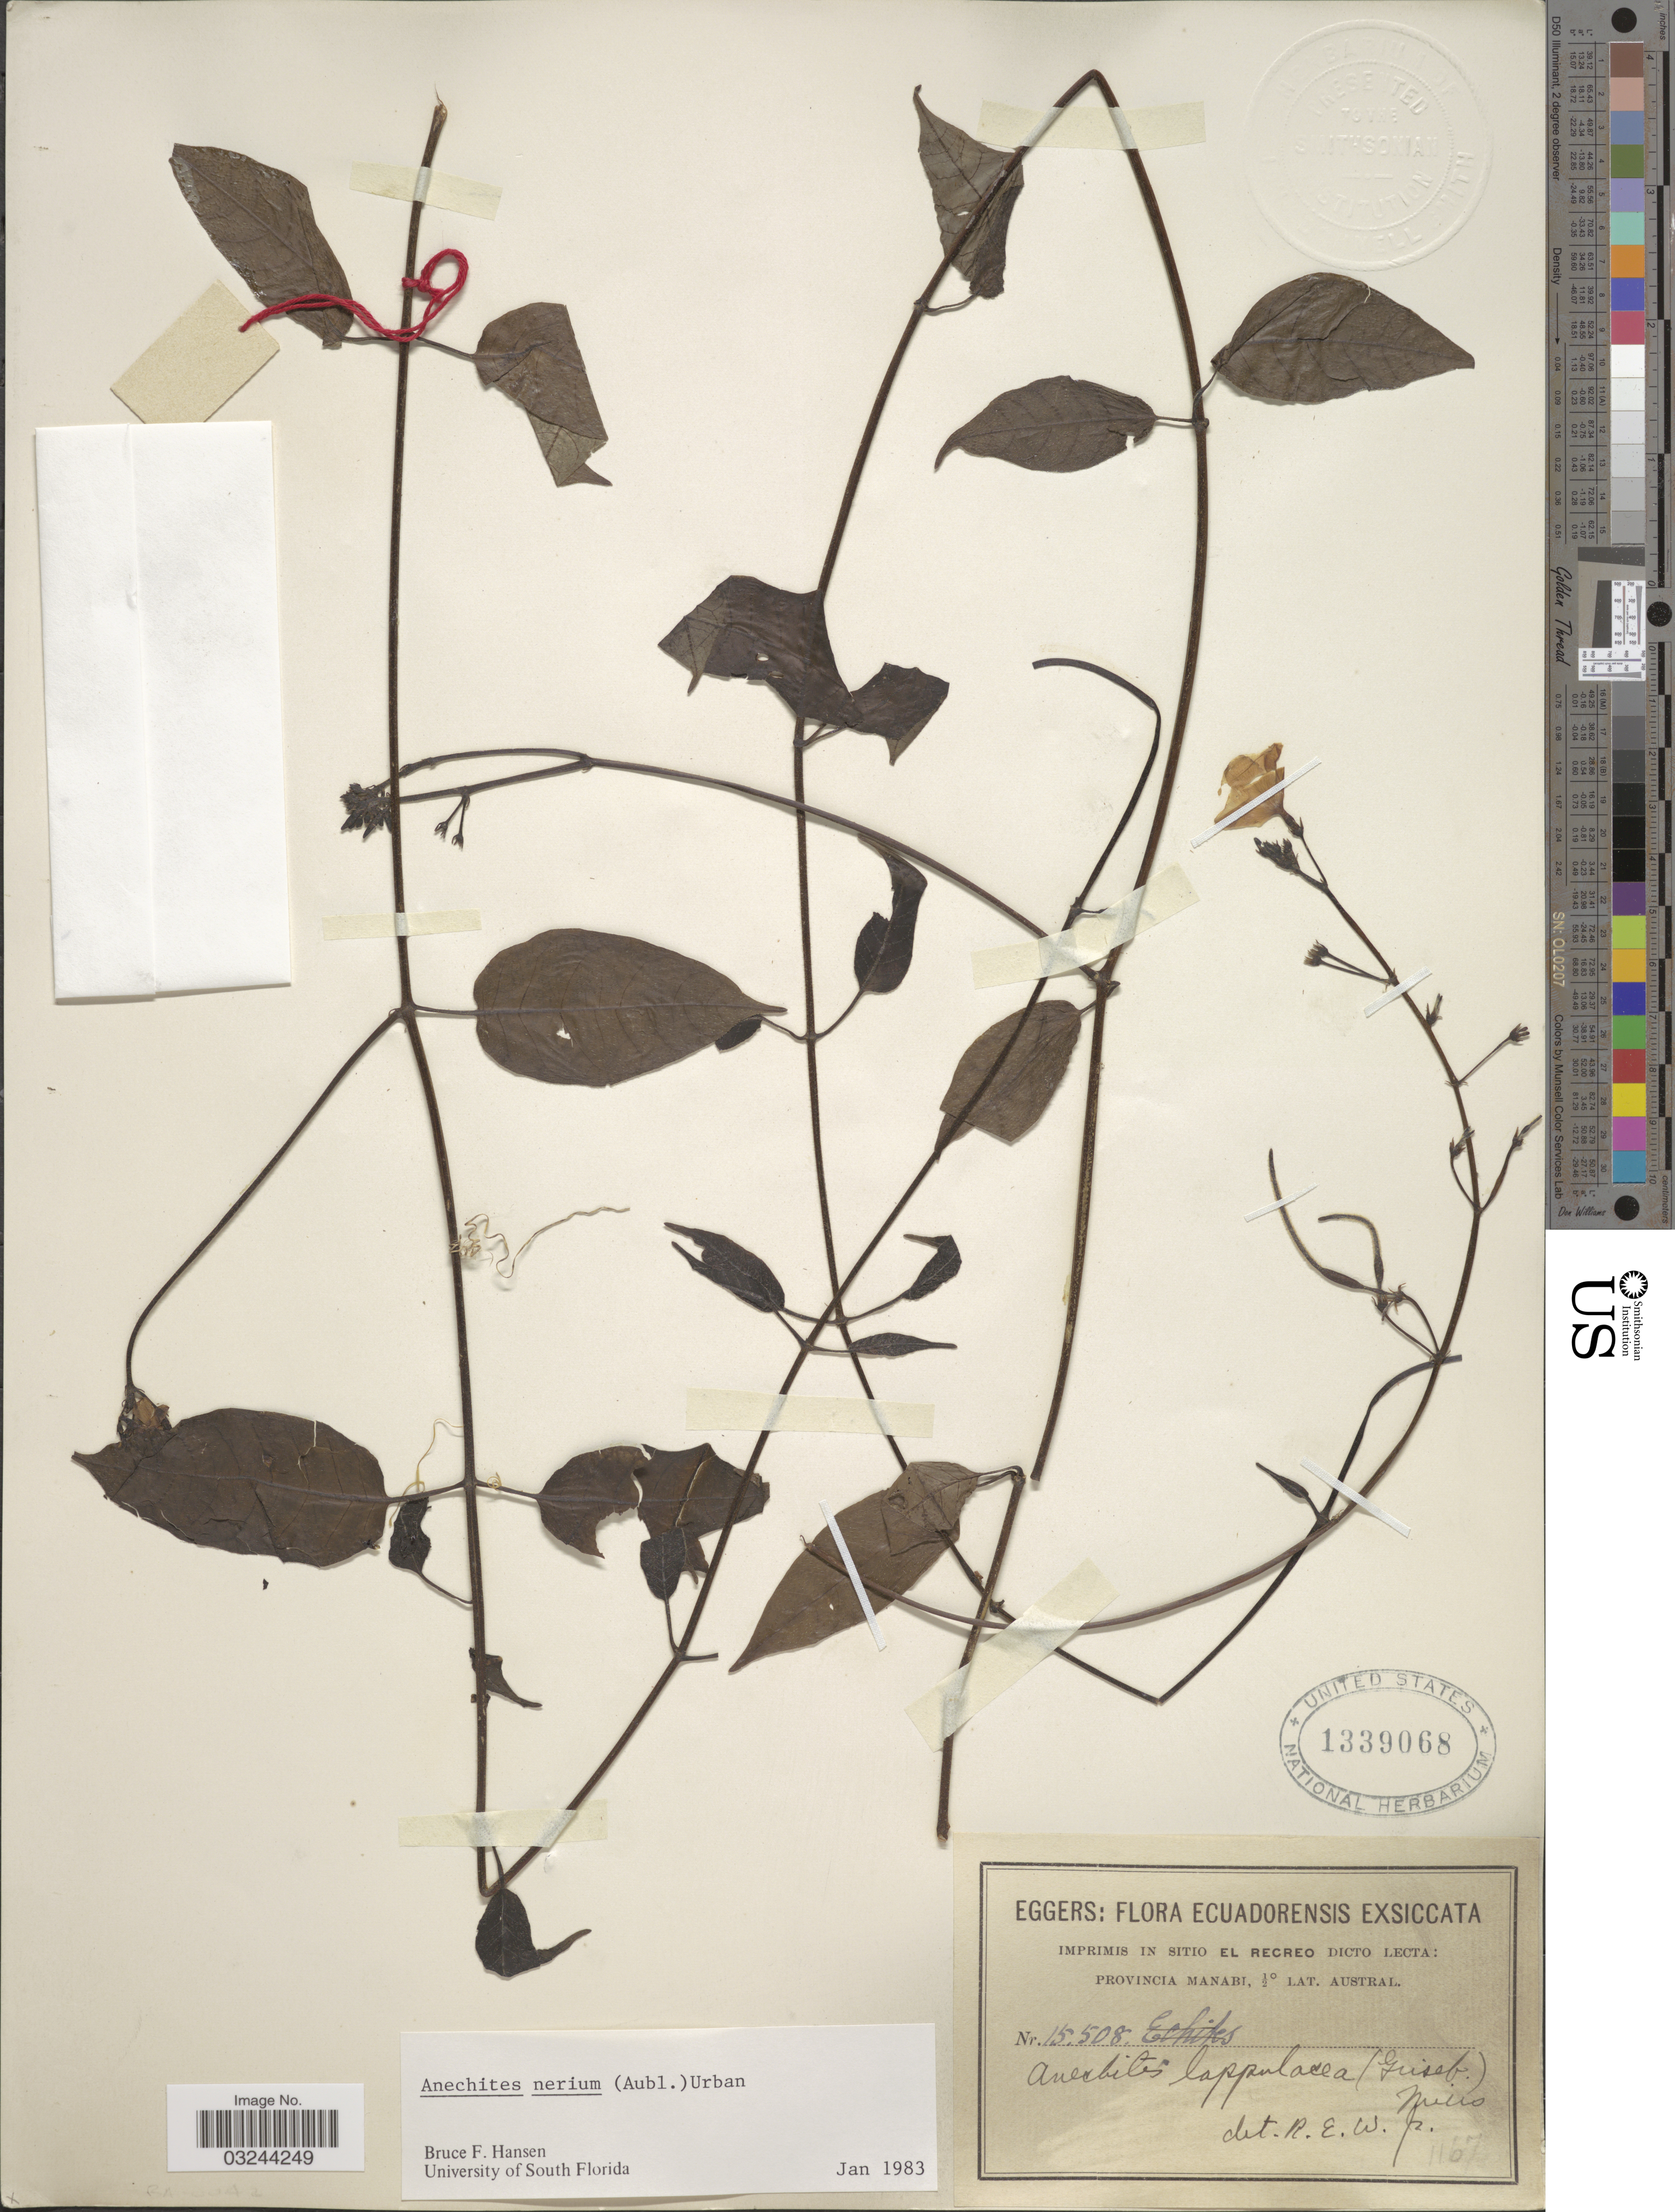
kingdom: Plantae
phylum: Tracheophyta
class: Magnoliopsida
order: Gentianales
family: Apocynaceae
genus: Anechites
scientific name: Anechites nerium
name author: (Aubl.) Urb.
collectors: -. Eggers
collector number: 15508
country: Ecuador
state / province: Manabí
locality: Imprimis in sitio El Recreo Dicto Lecta: Provincia Manabi.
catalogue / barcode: US 1339068